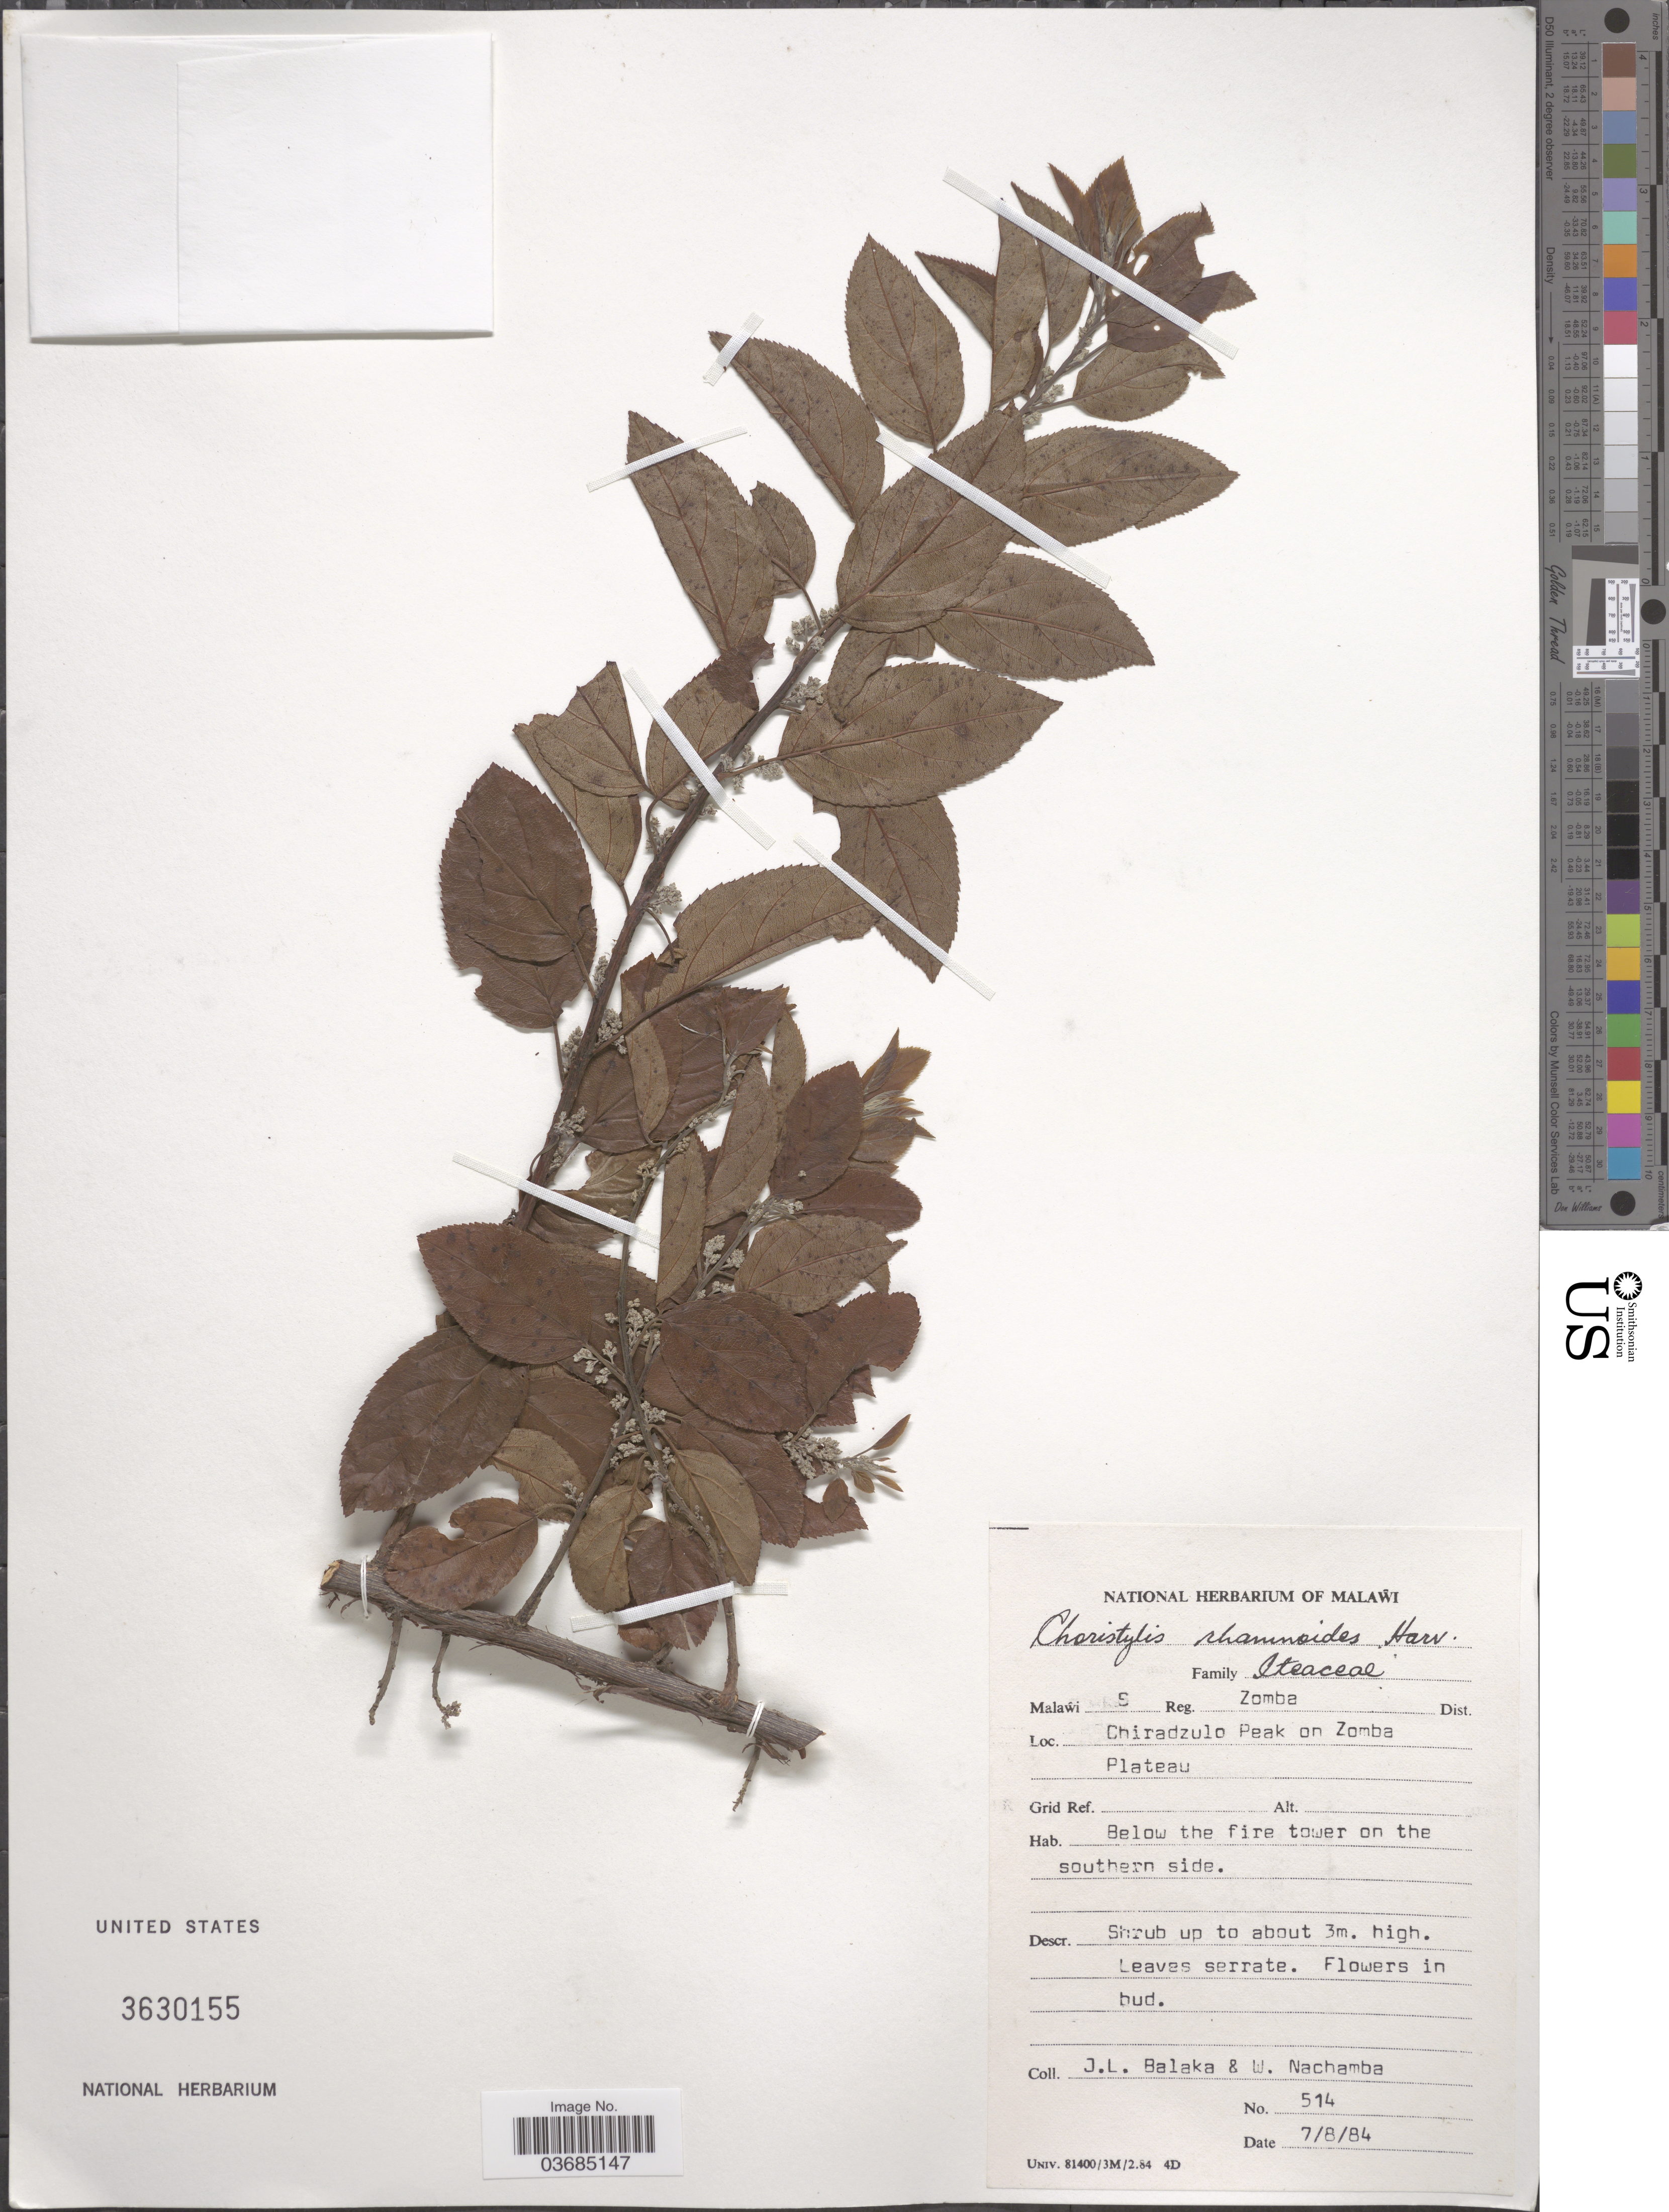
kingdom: Plantae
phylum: Tracheophyta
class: Magnoliopsida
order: Saxifragales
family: Iteaceae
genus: Itea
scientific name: Itea rhamnoides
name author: (Harv.) Kubitzki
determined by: Strong, Mark T., (BOT), Smithsonian Institution - National Museum of Natural History (UNITED STATES)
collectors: J. Balaka & W. Nachamba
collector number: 514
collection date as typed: Transcribed d/m/y: 7/8/84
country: Malawi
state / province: Southern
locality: S Reg. Zomba Dist. Chiradzulo Peak on Zomba Plateau. Below the fire tower on the southern side.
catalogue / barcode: US 3630155